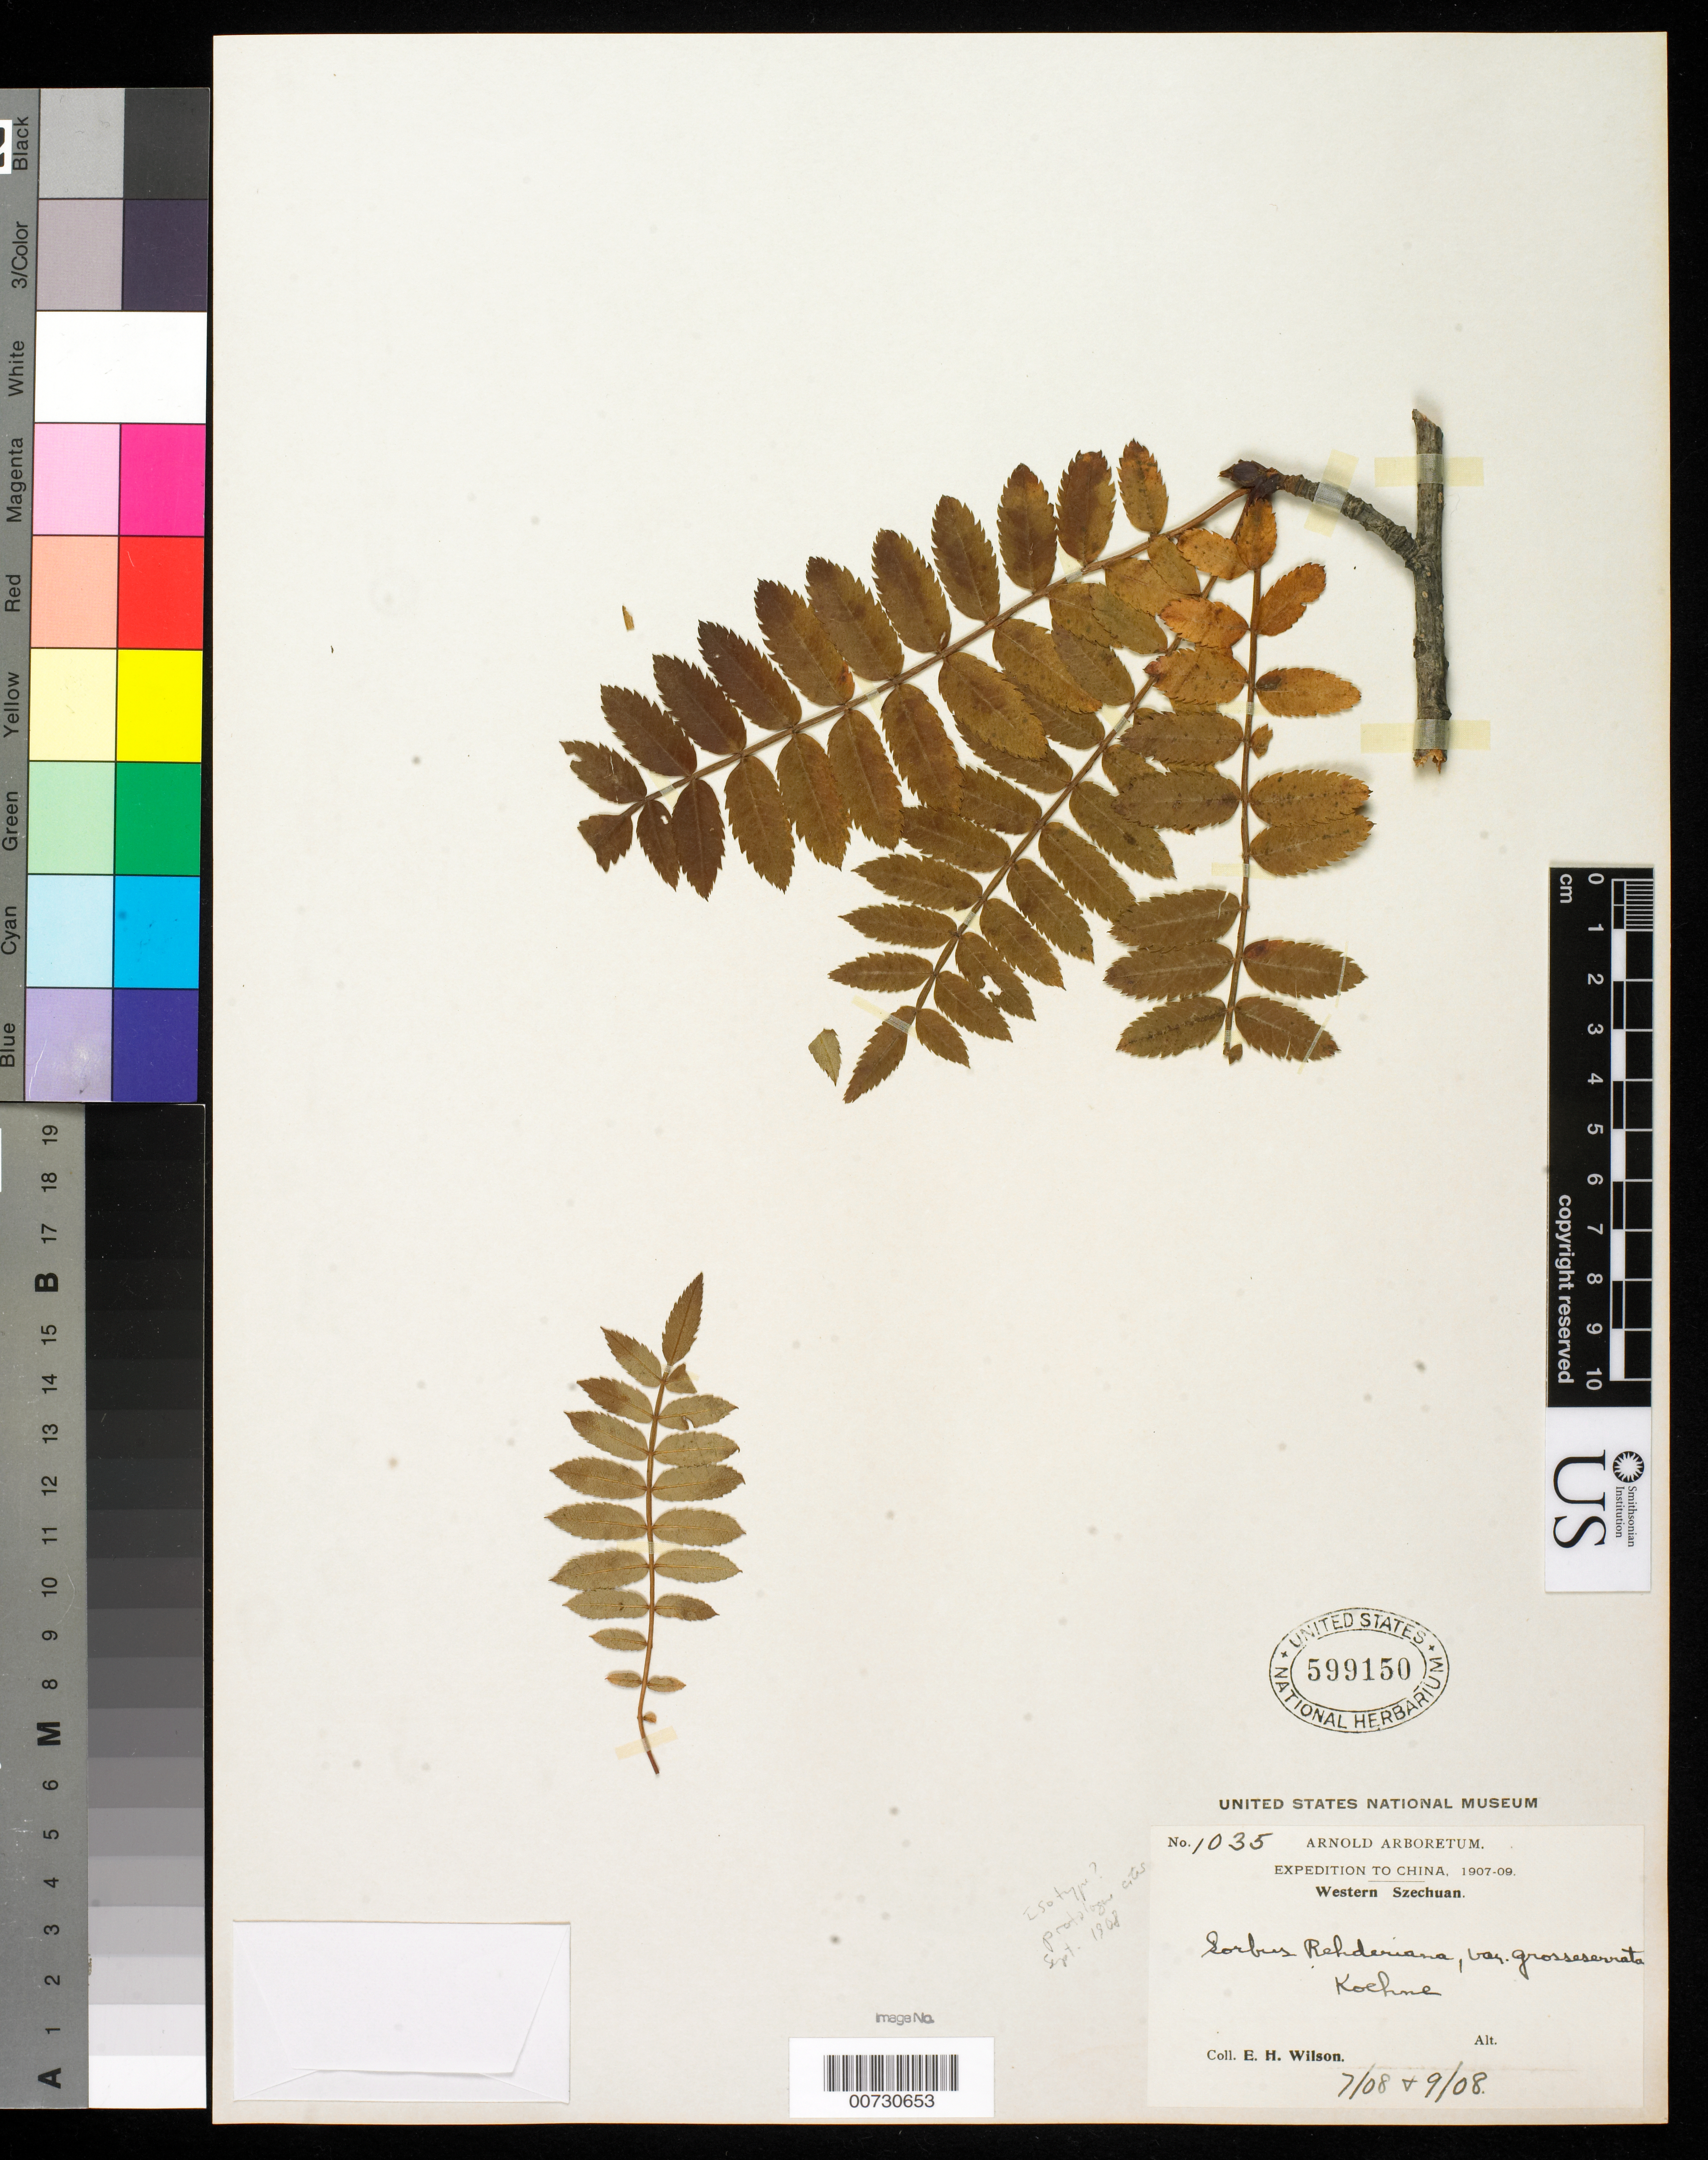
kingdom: Plantae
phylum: Tracheophyta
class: Magnoliopsida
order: Rosales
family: Rosaceae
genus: Sorbus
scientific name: Sorbus rehderiana var. grosseserrata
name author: Koehne in Sarg.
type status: Isotype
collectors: E. H. Wilson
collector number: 1035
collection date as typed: Jul 1908 and -- Sep 1908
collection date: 1908-07,1908-09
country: China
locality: Western Szechuan. [Protologue, West and near Wen-ch'uan Hsien.]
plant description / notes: Specimen label states date as "7/80 & 9/08" but unclear whether sheet bears two specimens or one. (Protologue cites collection date of September 1908).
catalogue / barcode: US 599150